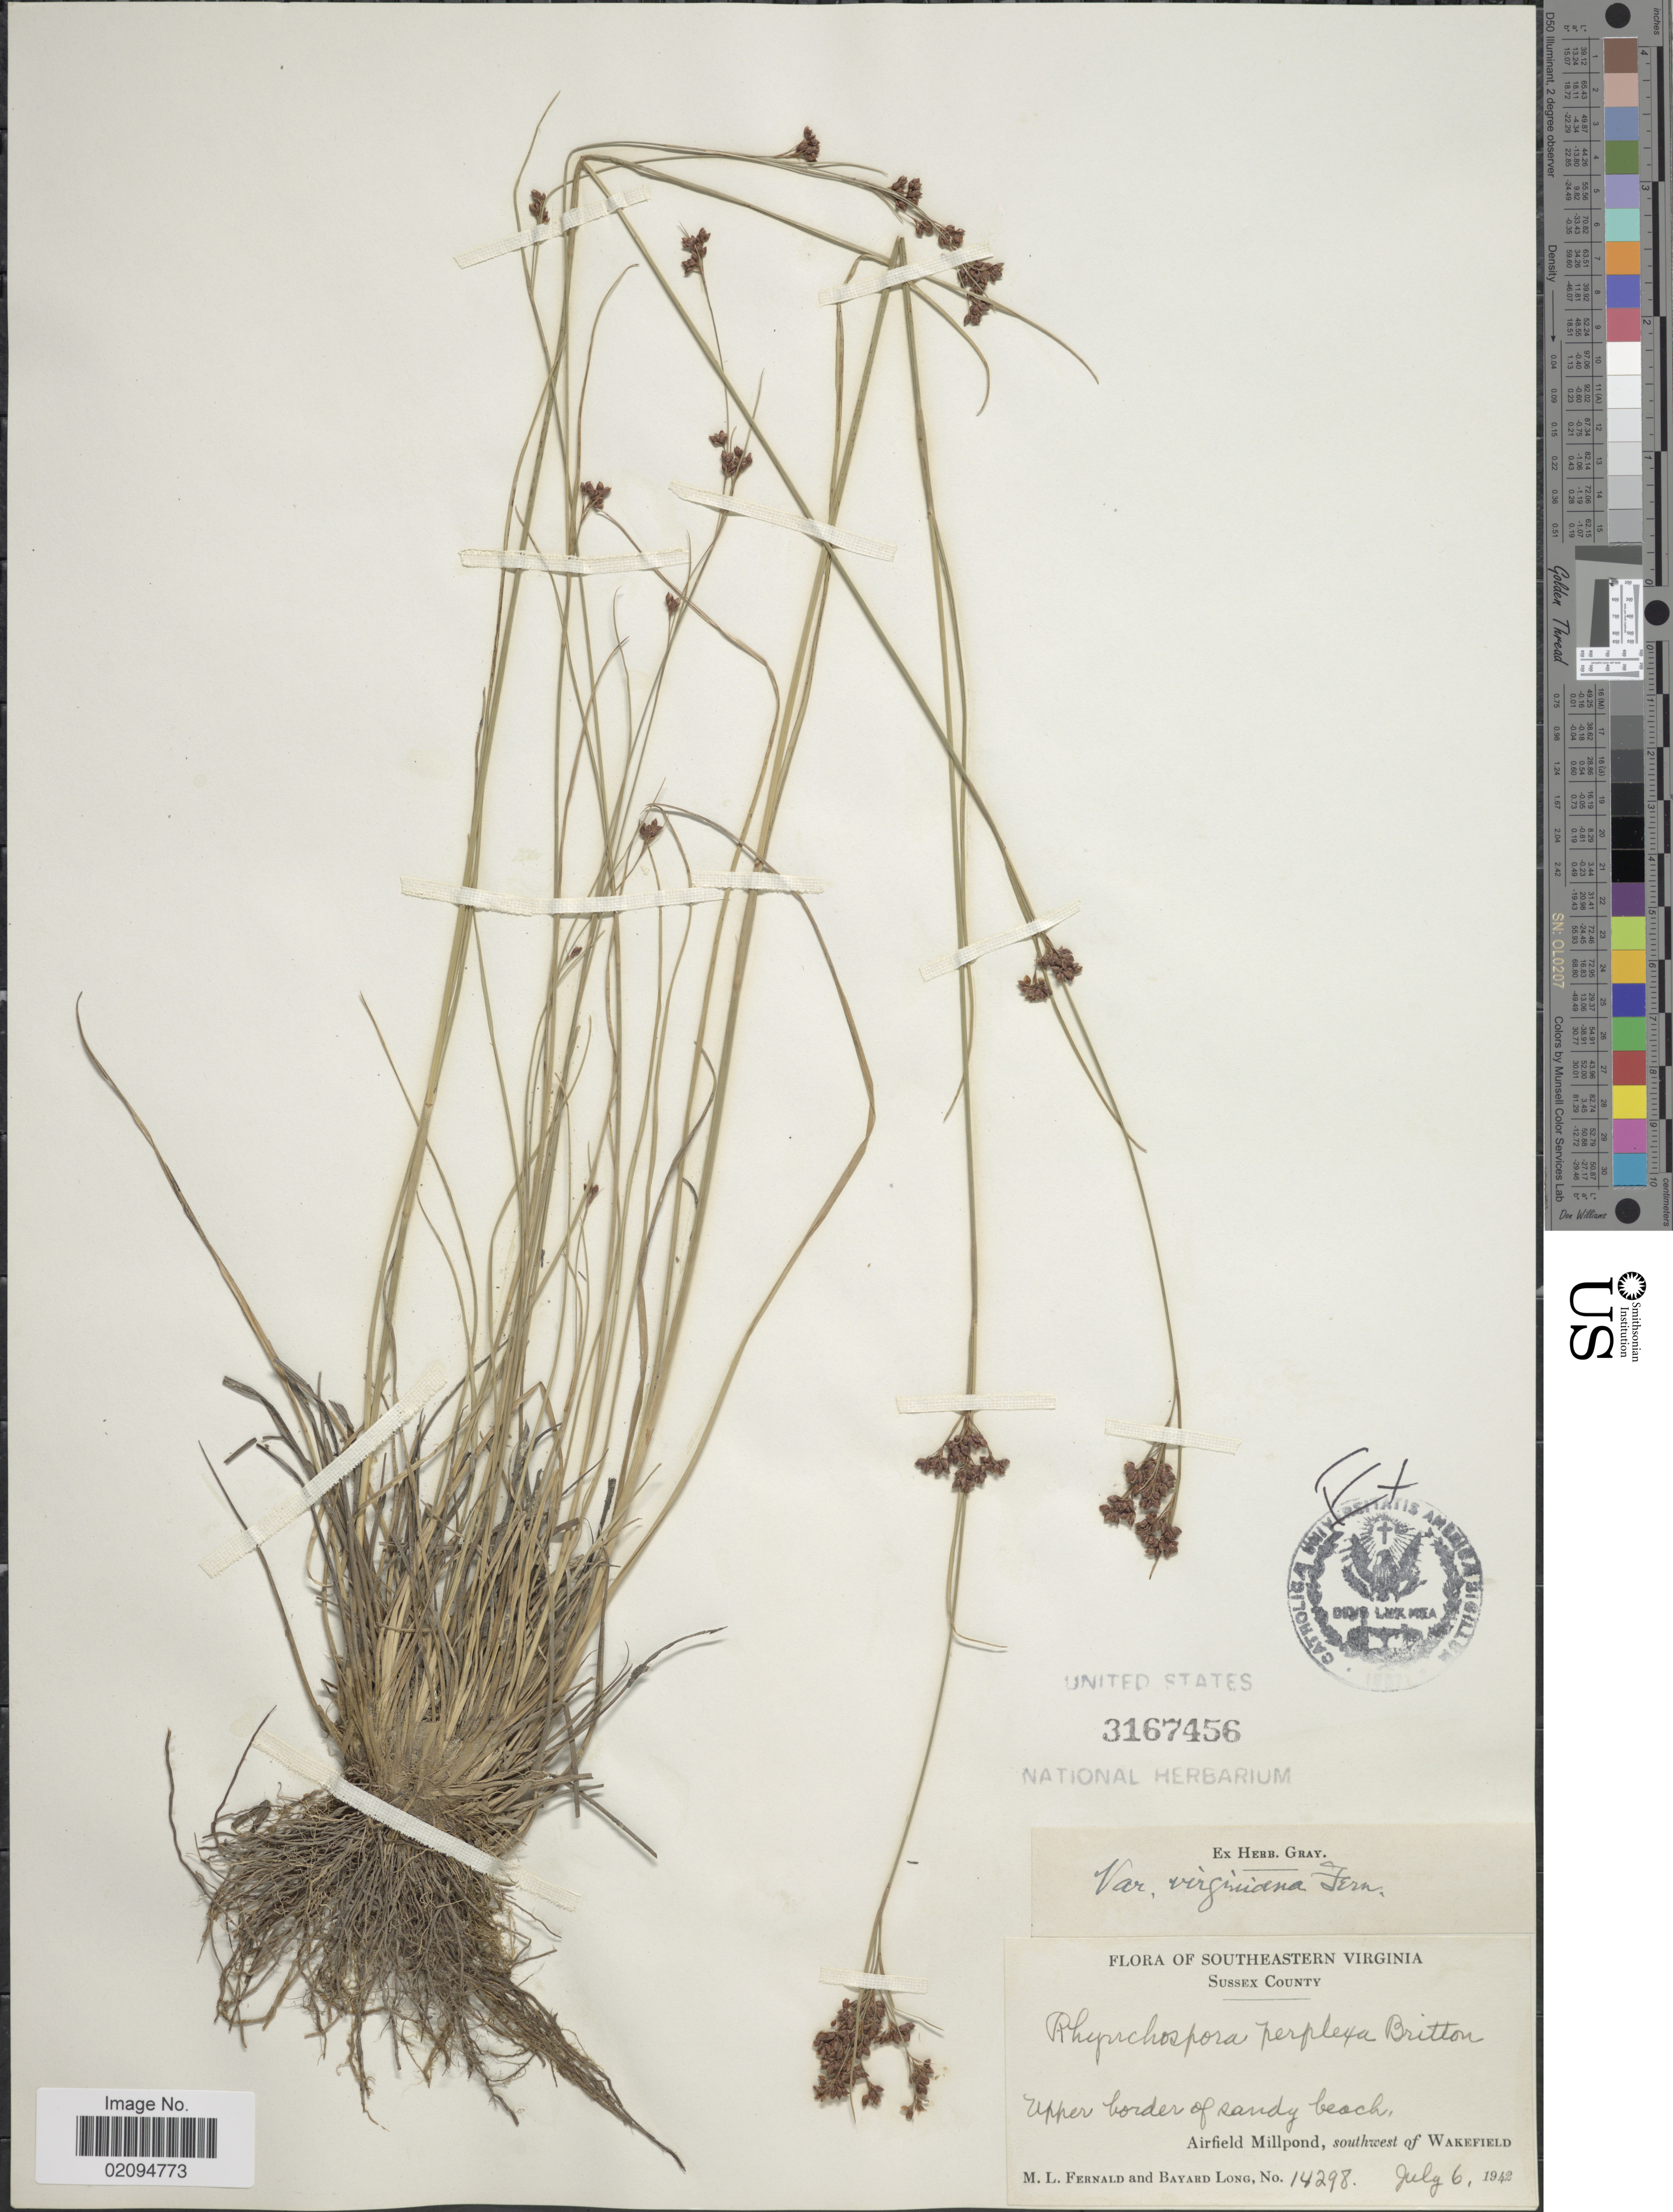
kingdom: Plantae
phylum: Tracheophyta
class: Liliopsida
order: Poales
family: Cyperaceae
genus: Rhynchospora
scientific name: Rhynchospora perplexa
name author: Britton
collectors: M. L. Fernald & B. Long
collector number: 14298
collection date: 1942-07-06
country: United States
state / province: Virginia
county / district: Sussex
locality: Southeastern Virginia. Sussex County. Airfield Millpond, southwest of Wakefield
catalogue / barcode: US 3167456